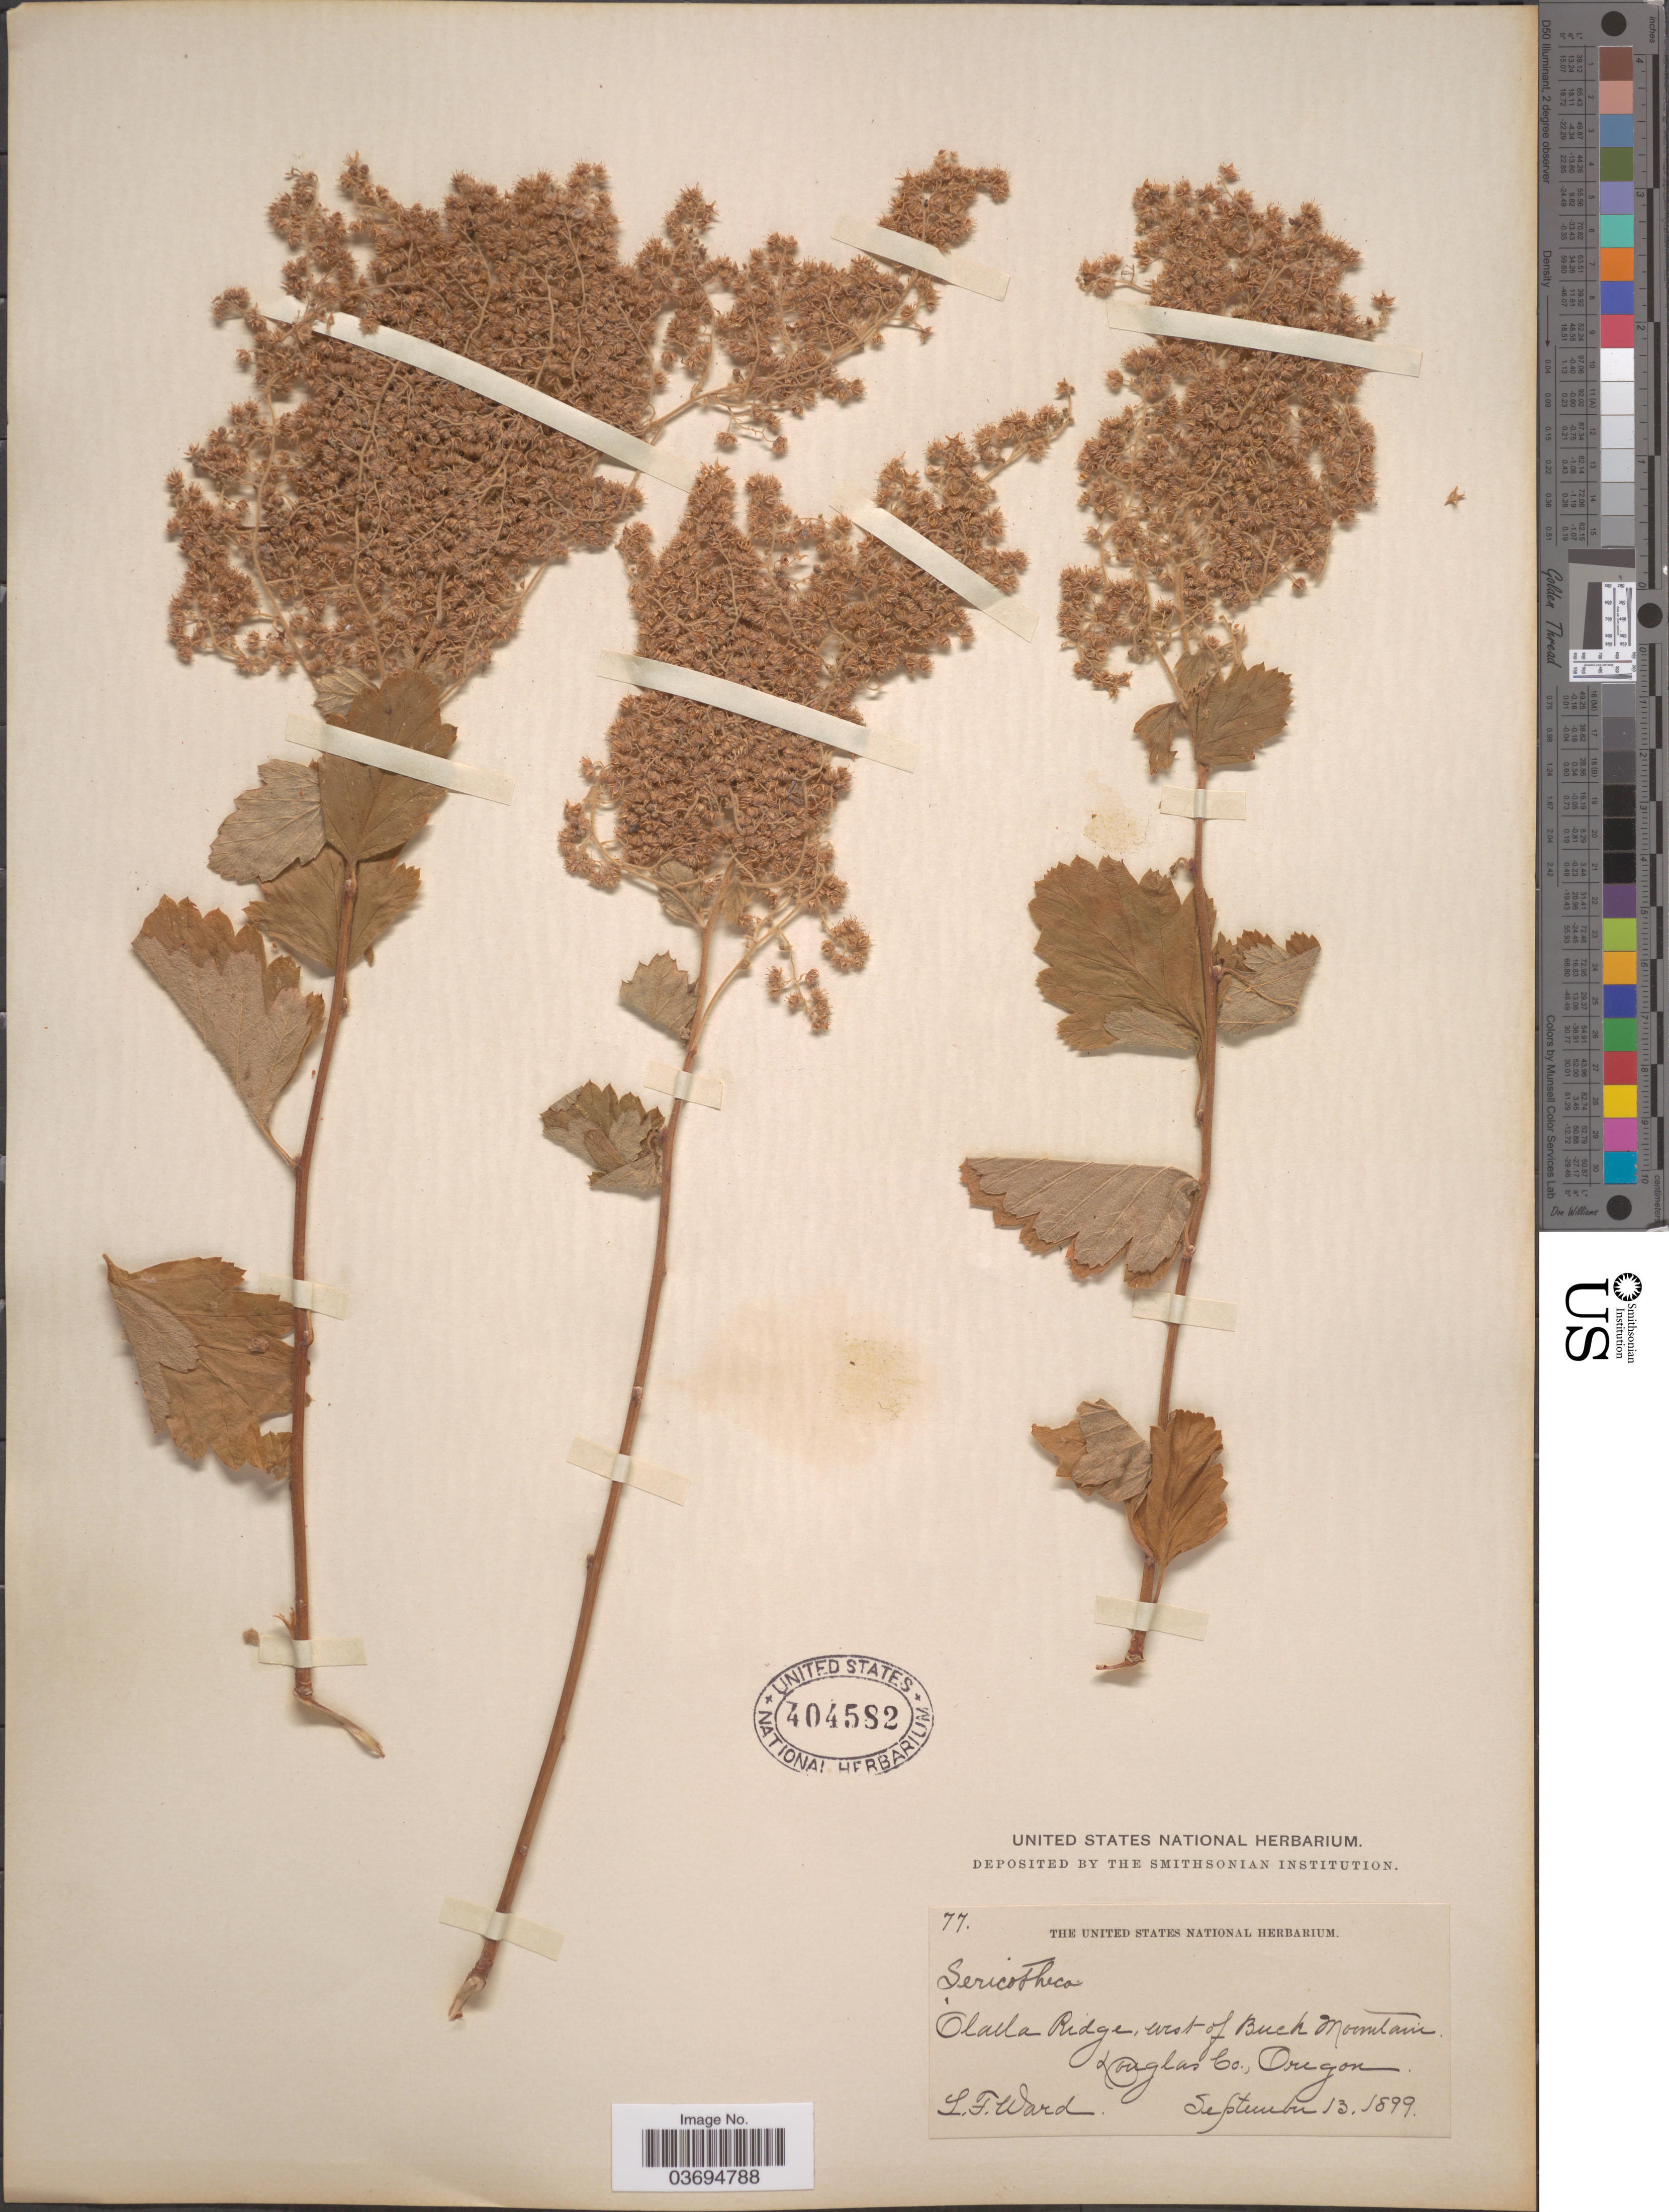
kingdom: Plantae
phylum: Tracheophyta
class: Magnoliopsida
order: Rosales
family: Rosaceae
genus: Holodiscus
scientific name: Holodiscus discolor var. discolor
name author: (Pursh) Maxim.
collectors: L. Ward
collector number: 77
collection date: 1899-09-13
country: United States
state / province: Oregon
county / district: Douglas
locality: Ollala Ridge, west of Buck Mountain. Douglas Co.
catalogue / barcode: US 404582